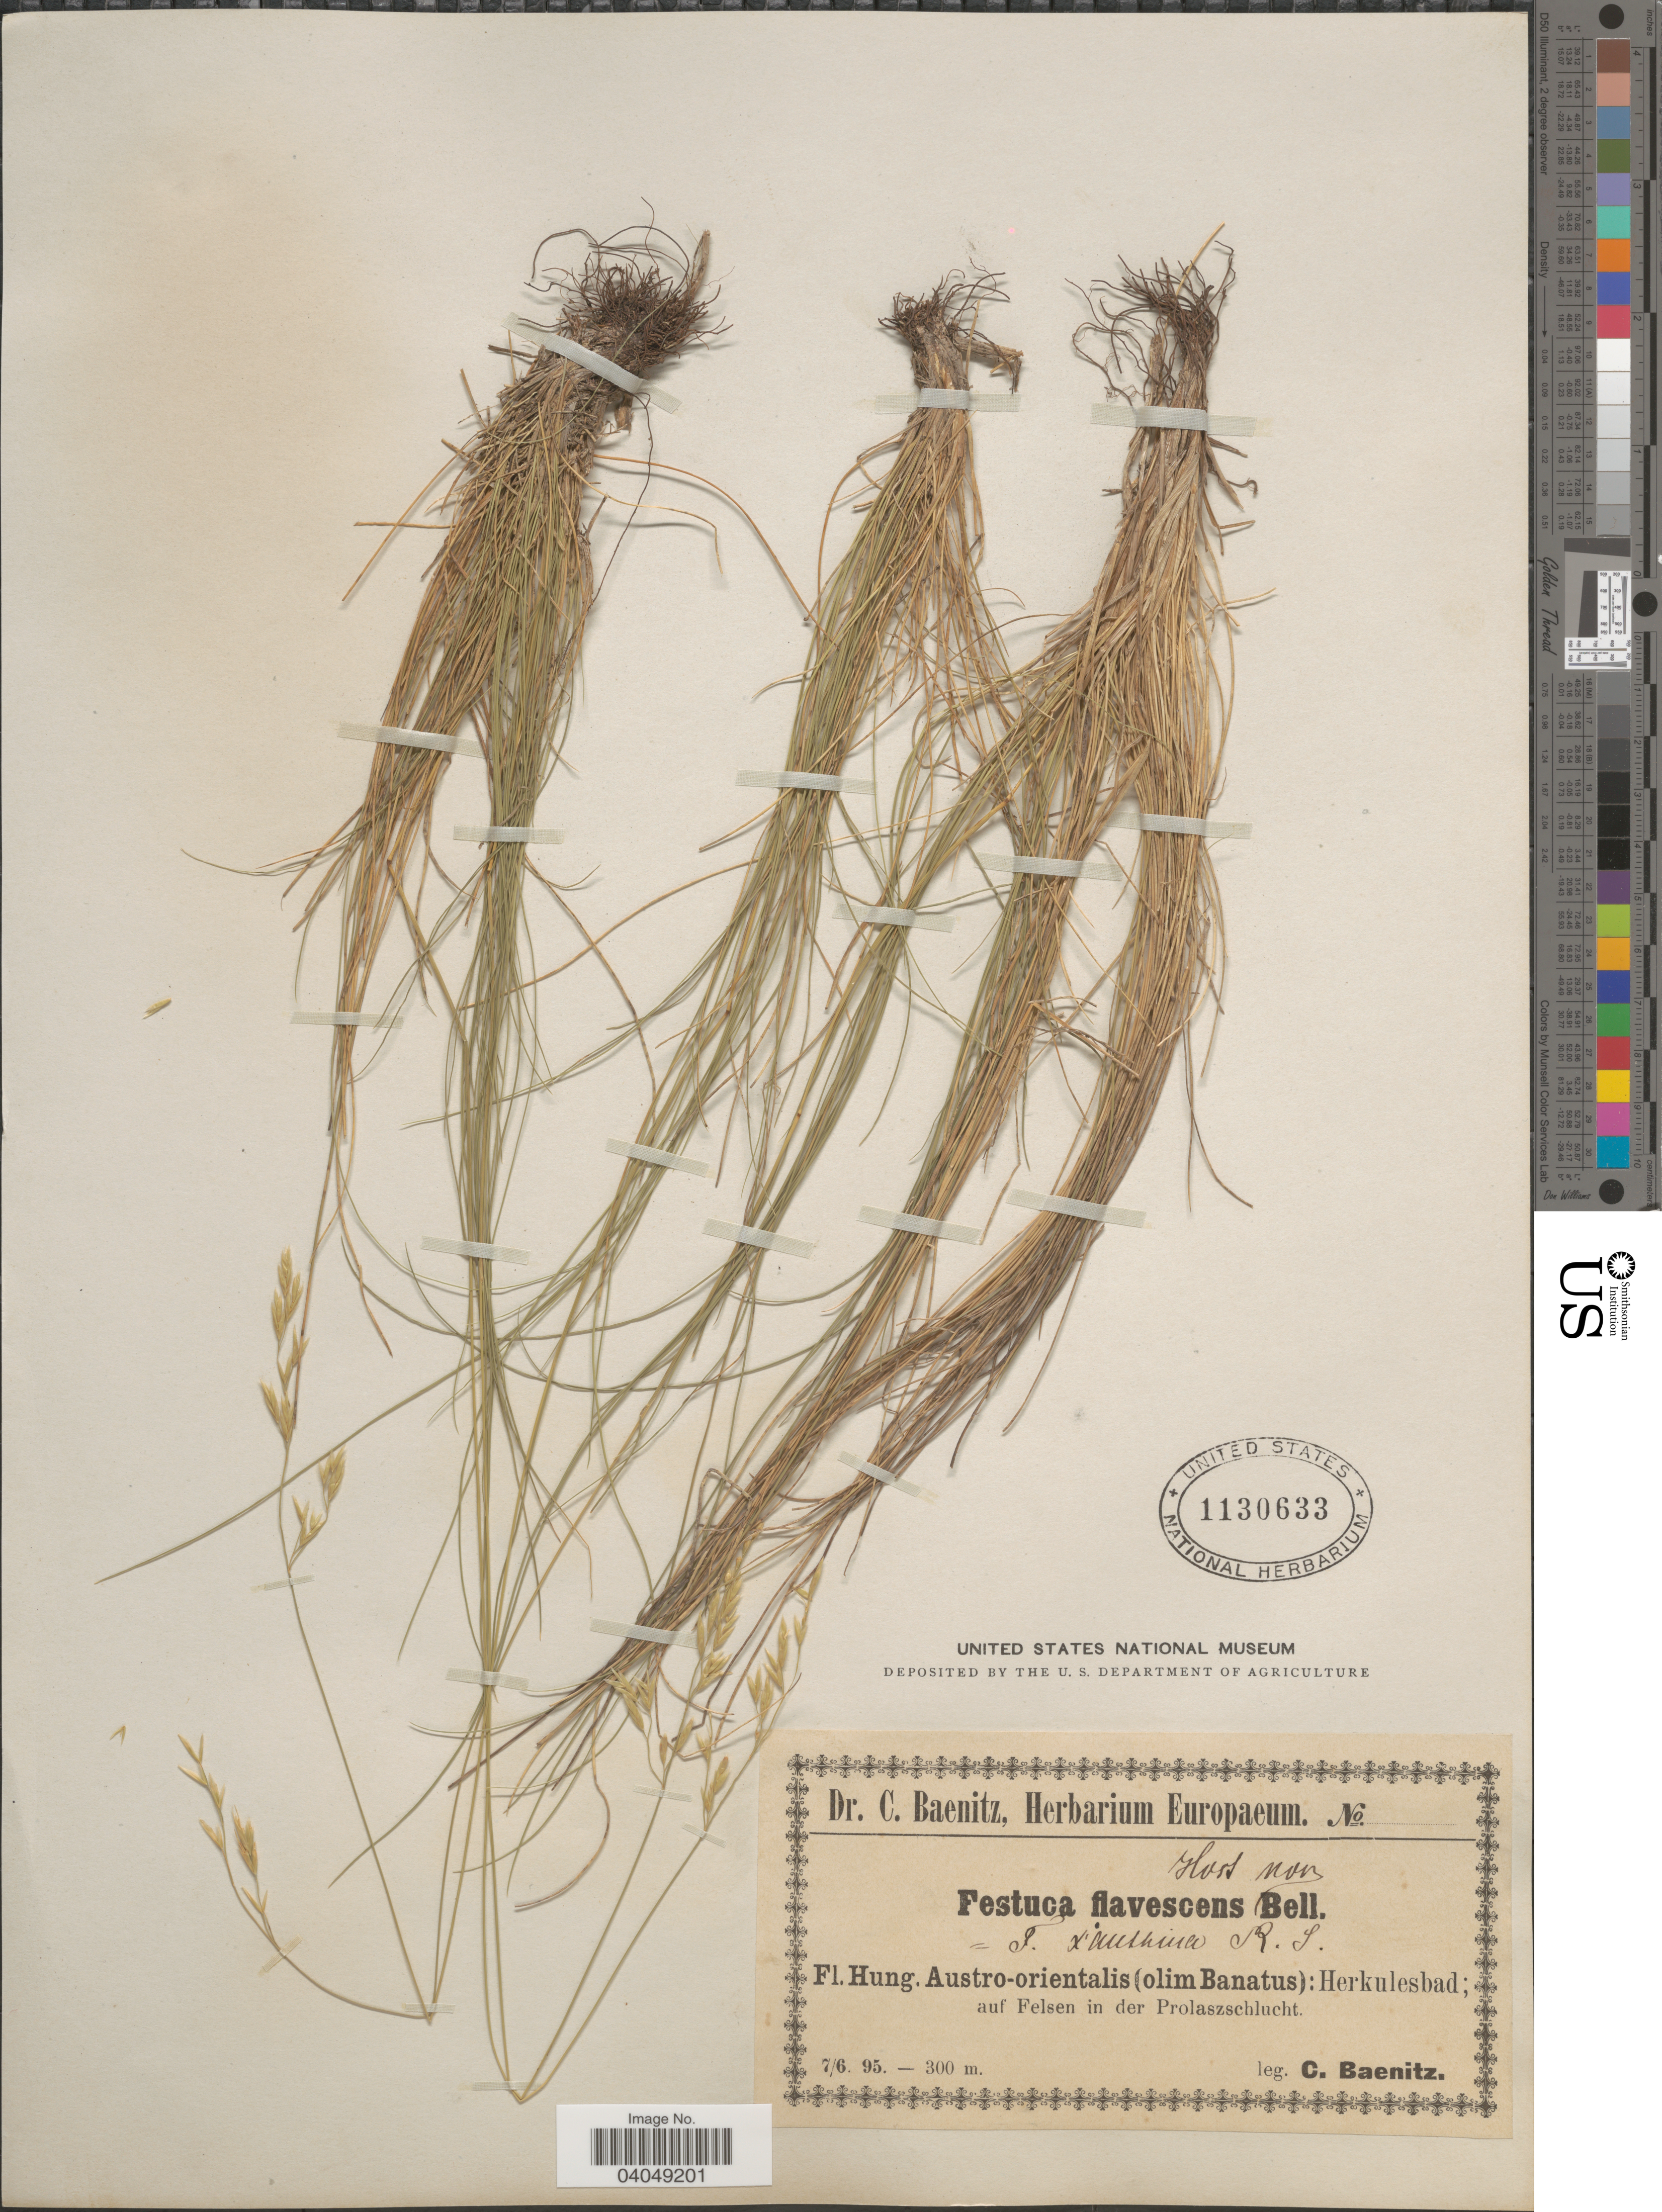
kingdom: Plantae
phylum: Tracheophyta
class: Liliopsida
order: Poales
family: Poaceae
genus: Festuca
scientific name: Festuca flavescens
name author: Bell.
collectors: C. G. Baenitz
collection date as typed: Transcribed d/m/y: 7/6/95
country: Romania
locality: Hung. Austro-orientalis (olim Banatus): Herkulesbad; auf Felsen in der Prolaszschlucht.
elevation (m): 300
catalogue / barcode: US 1130633